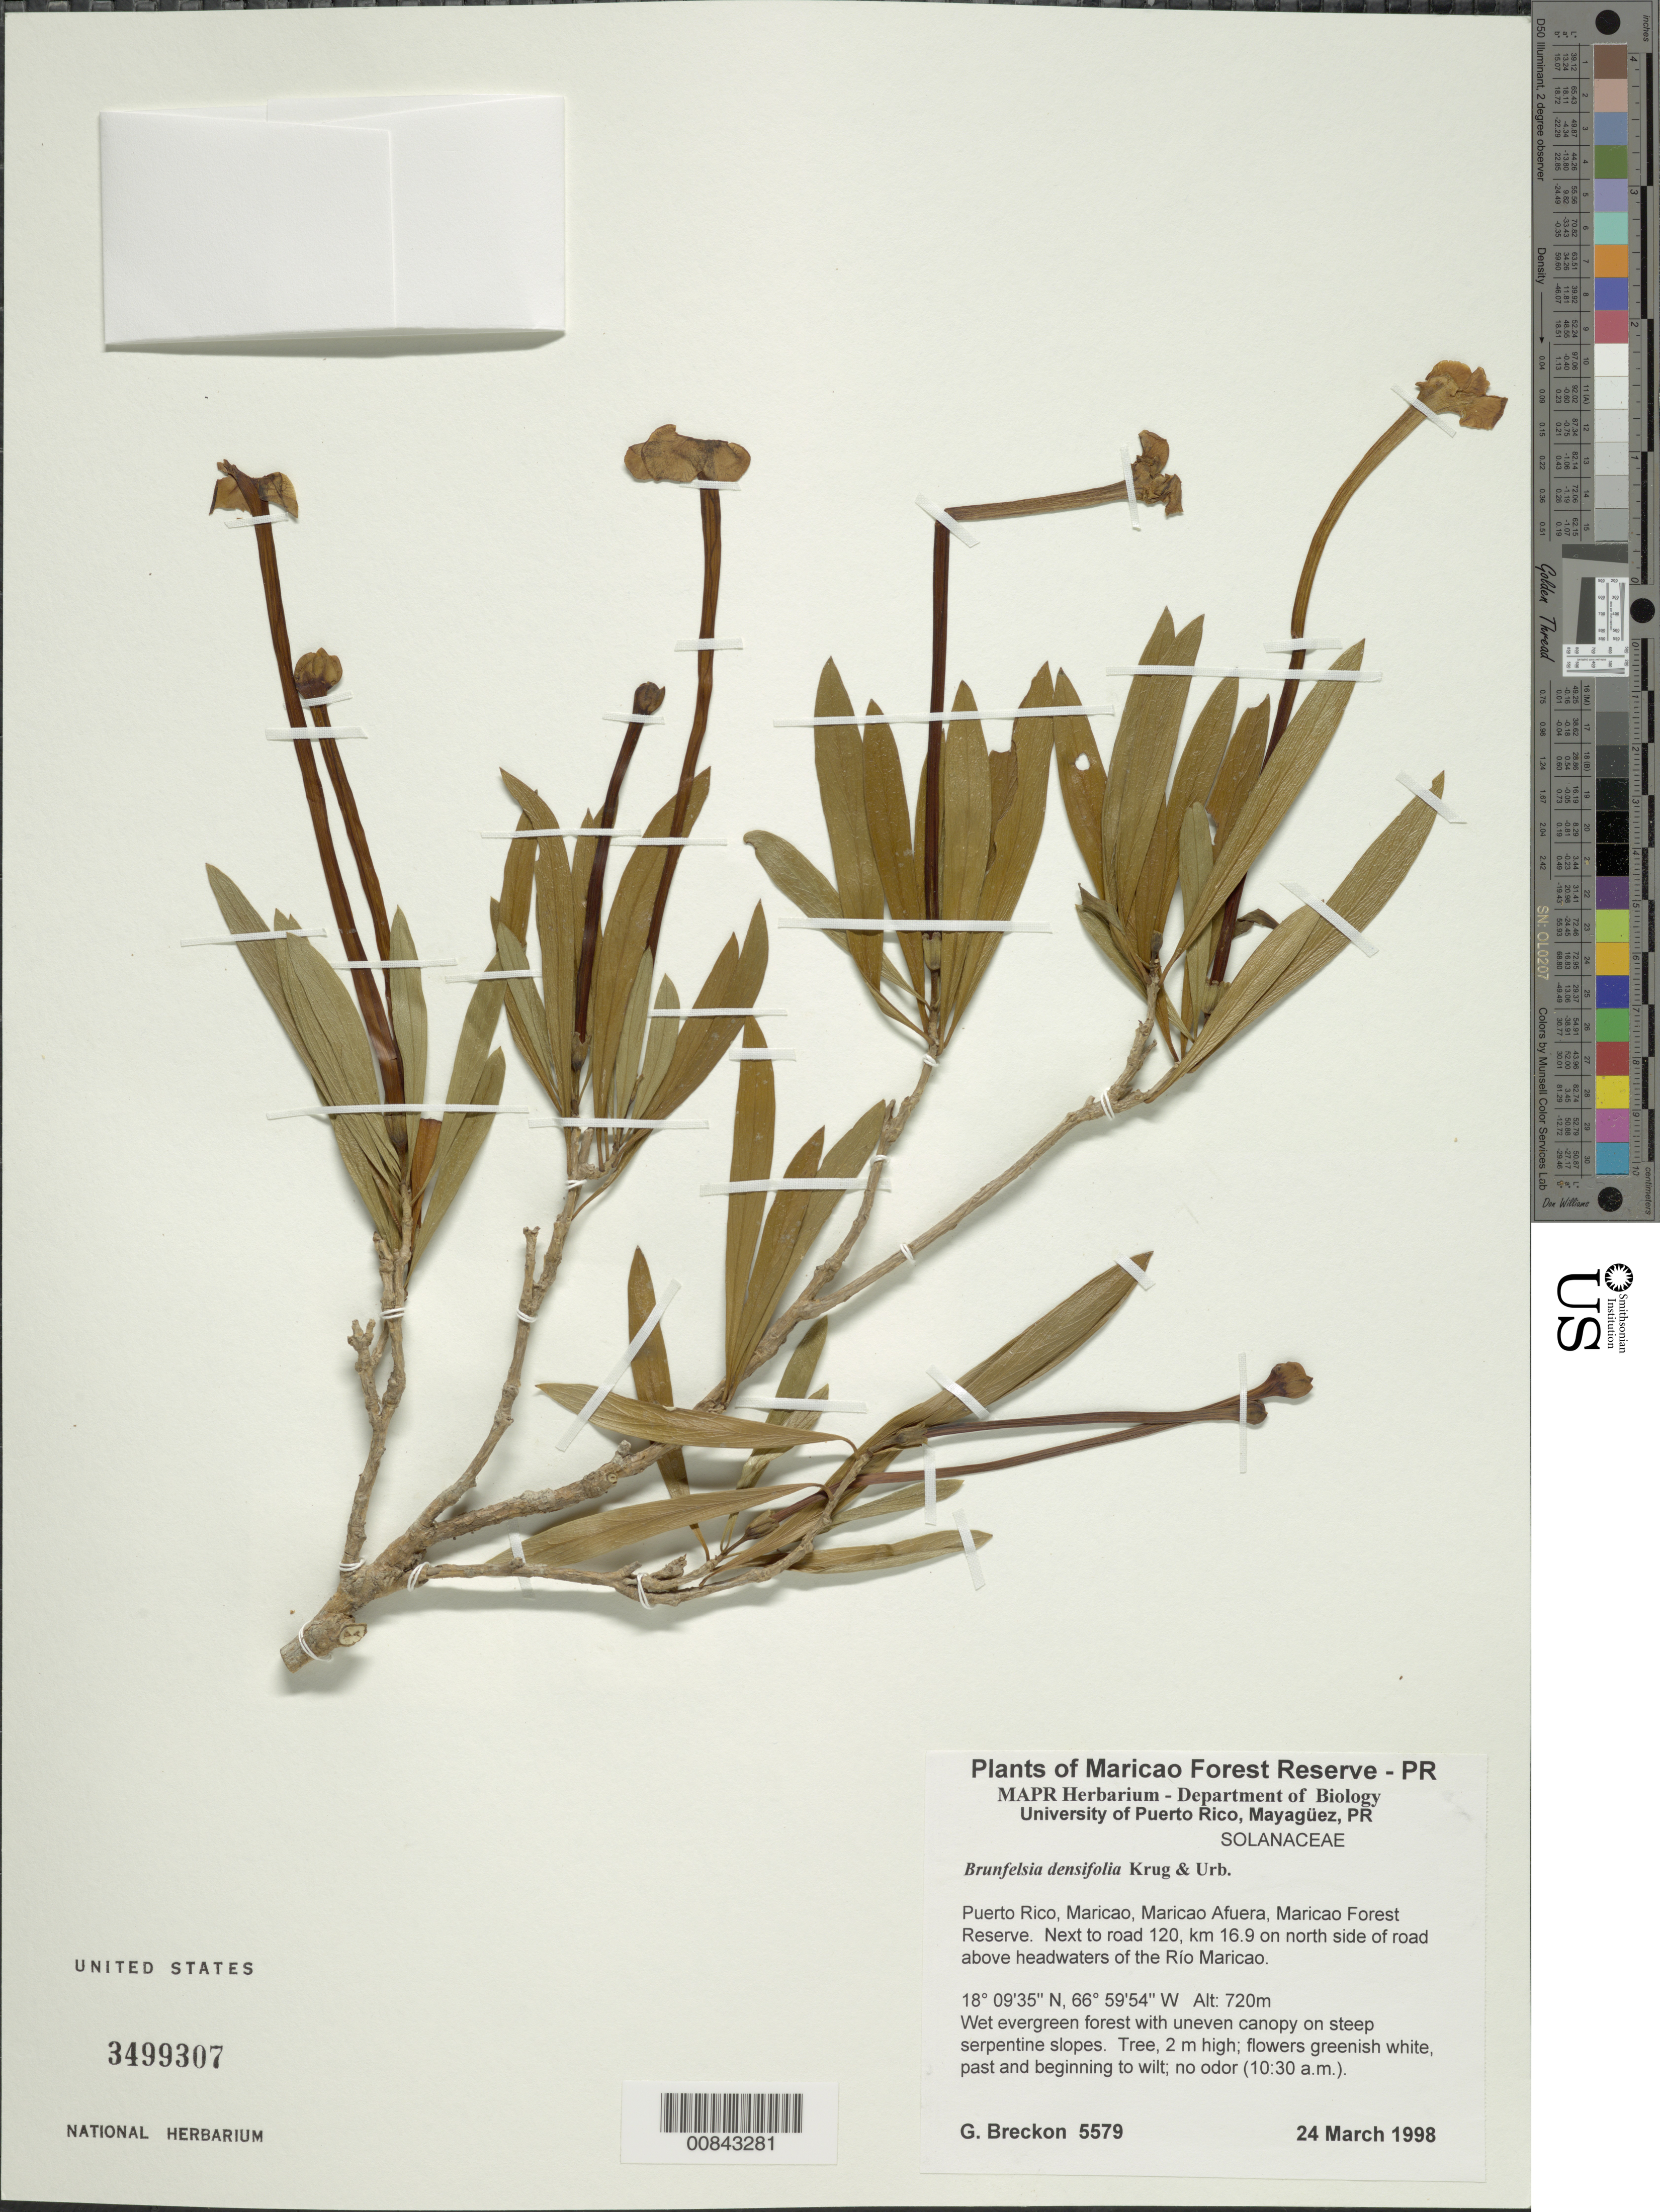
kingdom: Plantae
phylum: Tracheophyta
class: Magnoliopsida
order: Solanales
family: Solanaceae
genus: Brunfelsia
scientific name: Brunfelsia densifolia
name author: Krug & Urb.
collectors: G. Breckon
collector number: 5579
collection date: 1998-03-24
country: Puerto Rico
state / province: Maricao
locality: Maricao Forest Reserve. Maricao Afuera, Maricao Forest Reserve. Next to road 120, km 16.9 on north side of road above headwaters of the Rio Maricao.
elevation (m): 720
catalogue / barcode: US 3499307